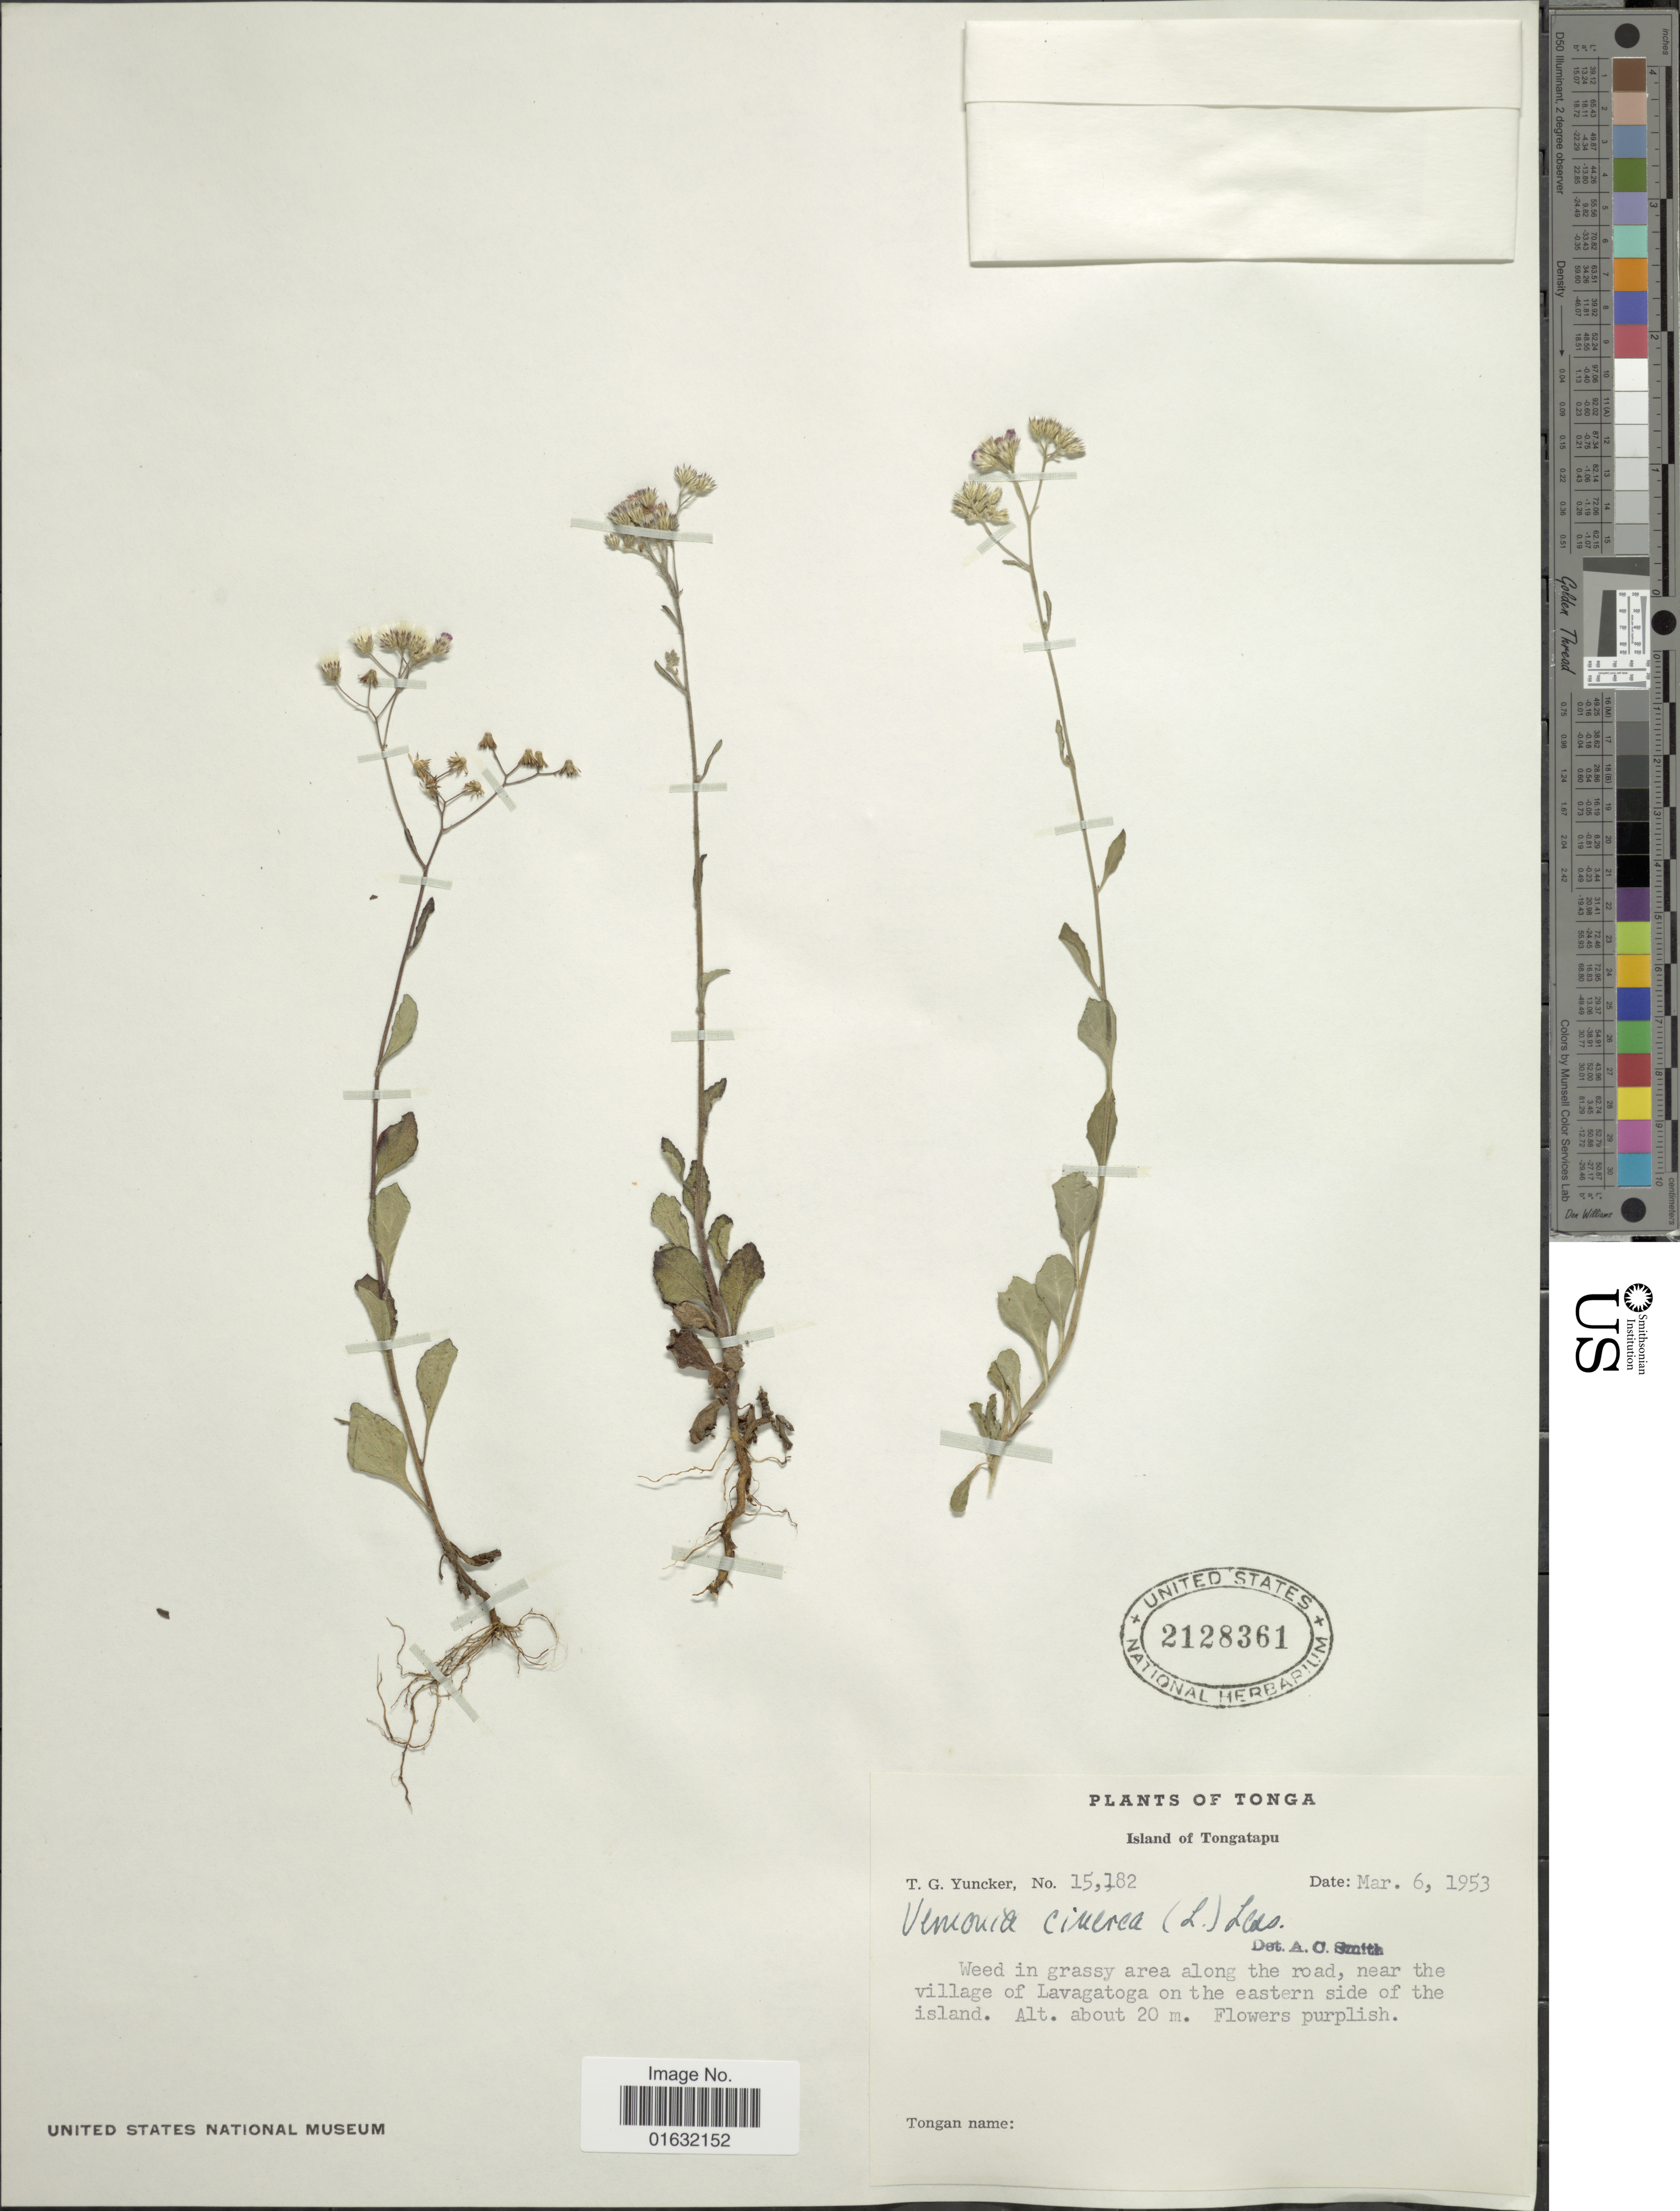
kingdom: Plantae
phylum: Tracheophyta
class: Magnoliopsida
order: Asterales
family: Asteraceae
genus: Cyanthillium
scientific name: Cyanthillium cinereum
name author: (L.) H. Rob.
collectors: T. G. Yuncker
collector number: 15182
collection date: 1953-03-06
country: Tonga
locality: Island of Tongatapu, near village of Lavagatoga on the eastern side of the island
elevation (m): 20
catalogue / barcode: US 2128362